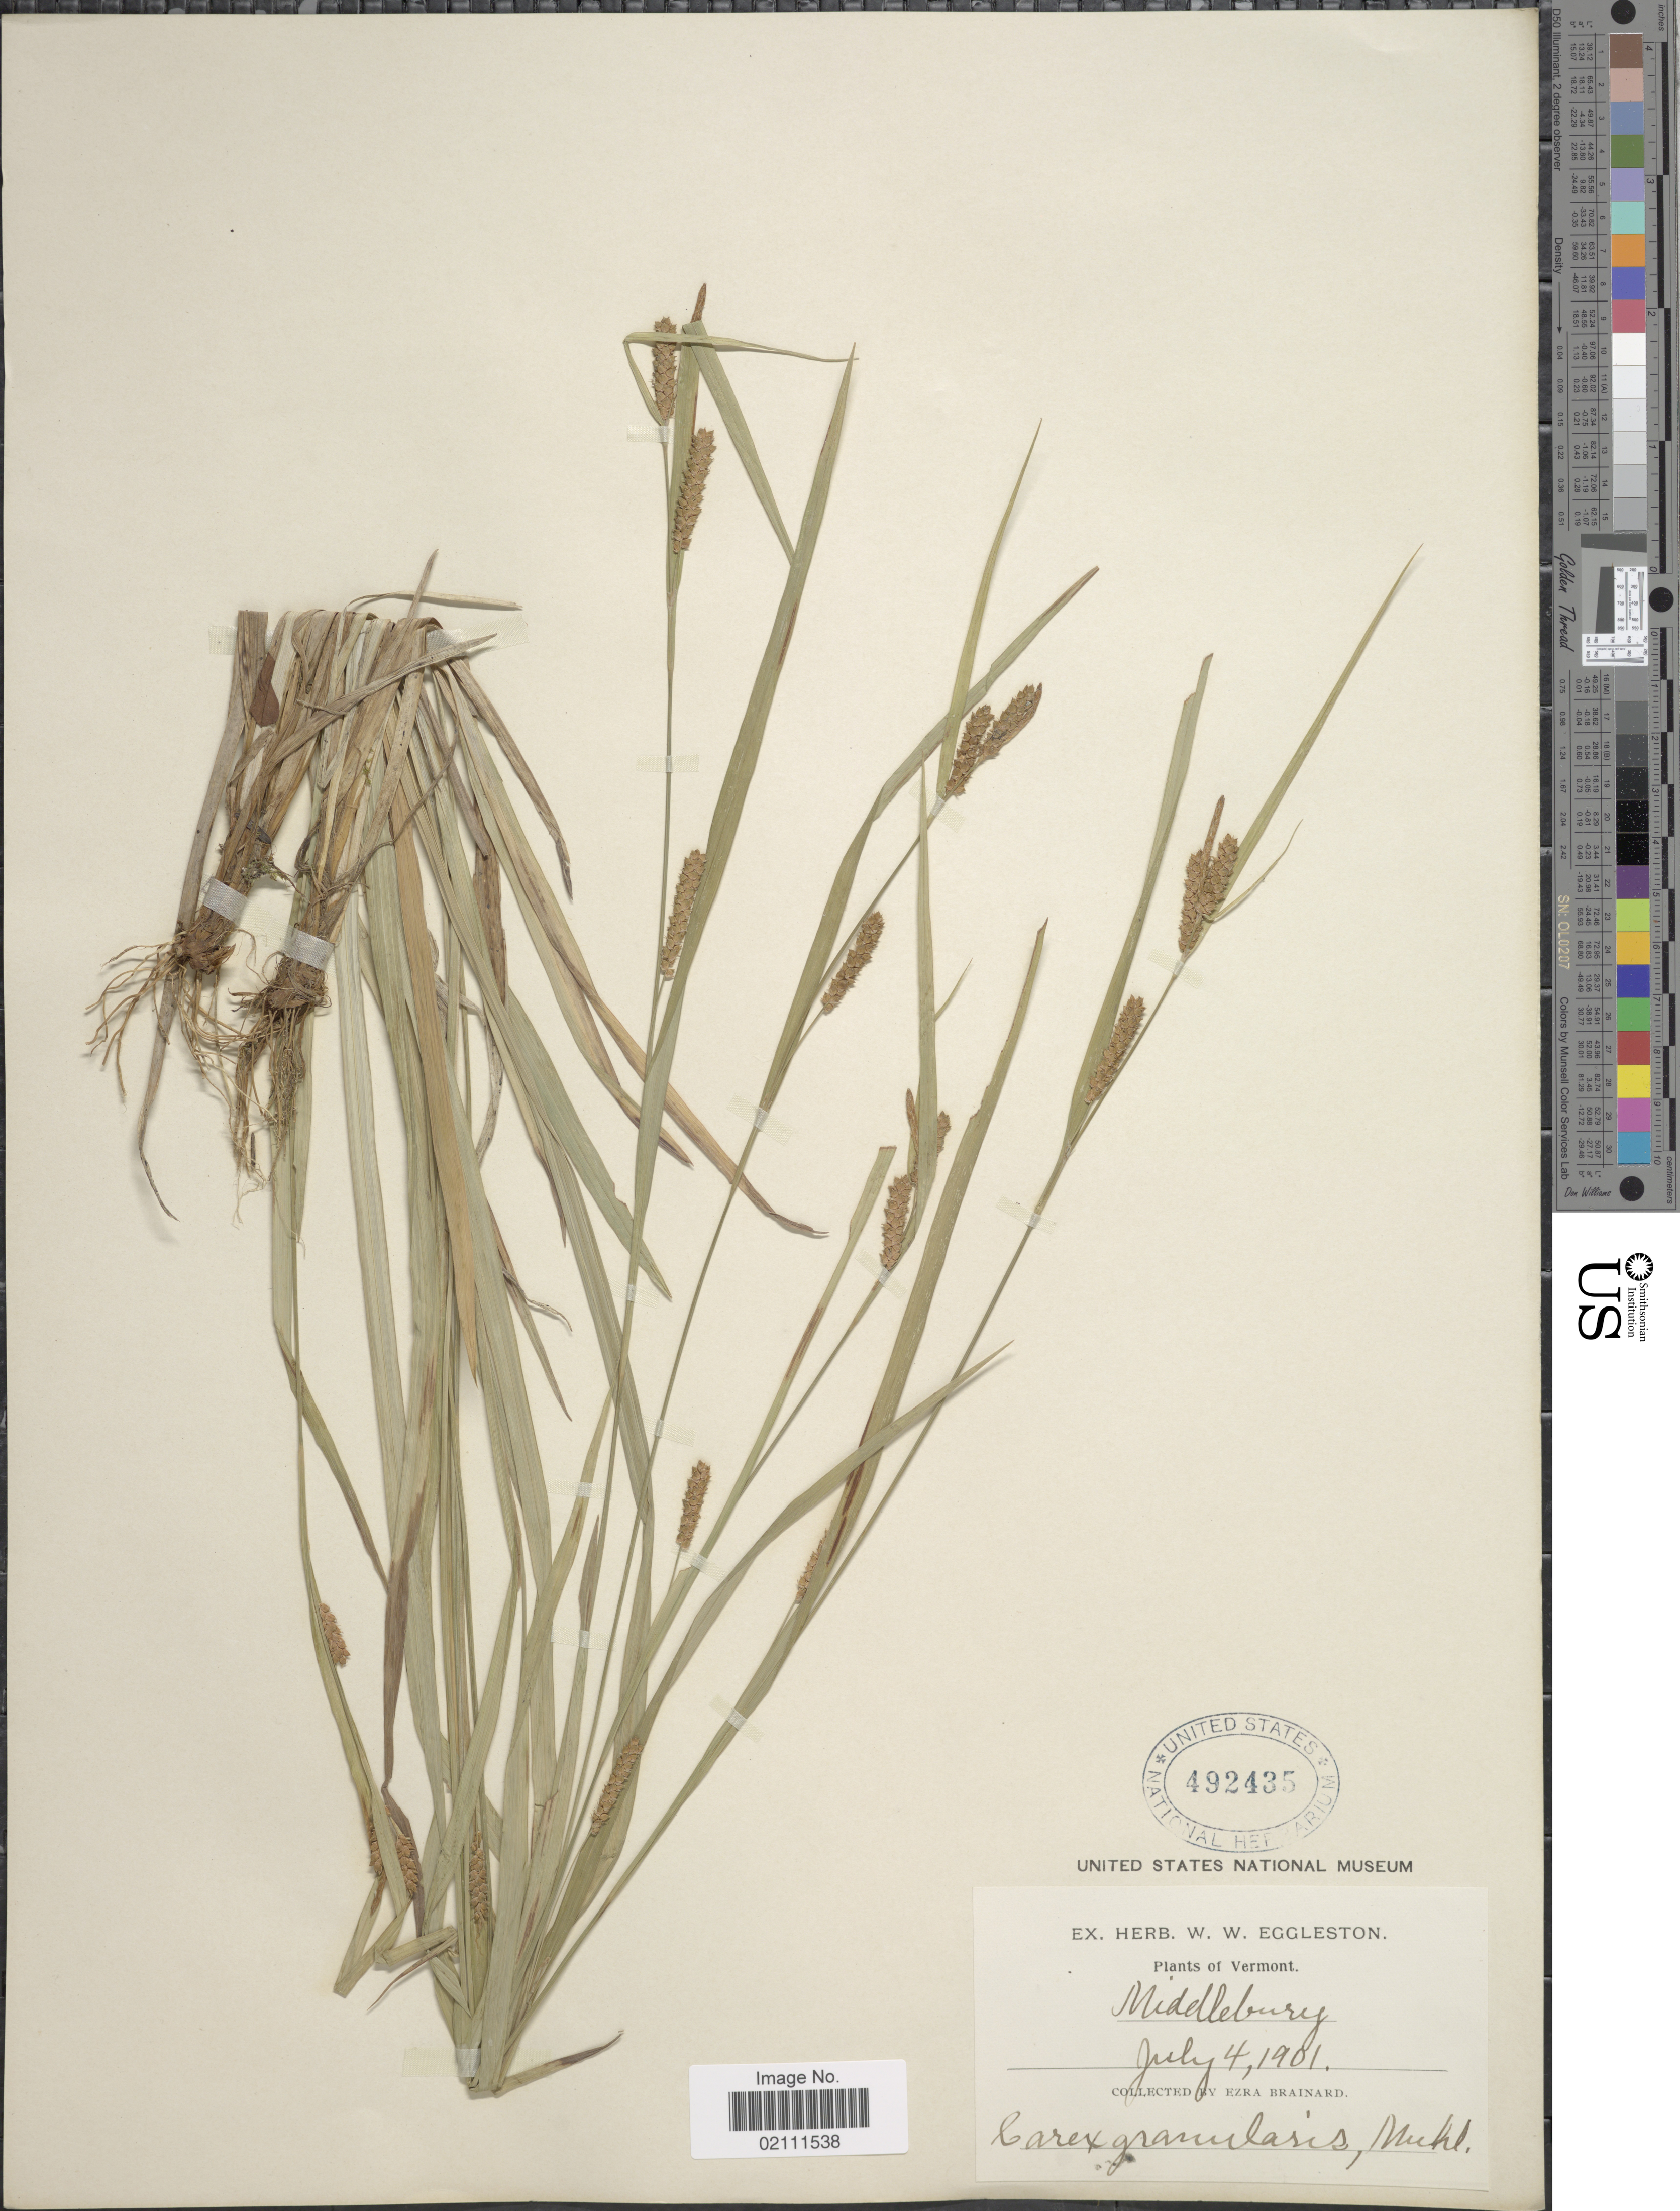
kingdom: Plantae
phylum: Tracheophyta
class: Liliopsida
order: Poales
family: Cyperaceae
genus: Carex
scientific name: Carex granularis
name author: Muhl. ex Willd.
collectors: E. Brainard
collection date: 1901-07-04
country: United States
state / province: Vermont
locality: Middlebury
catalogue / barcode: US 492435